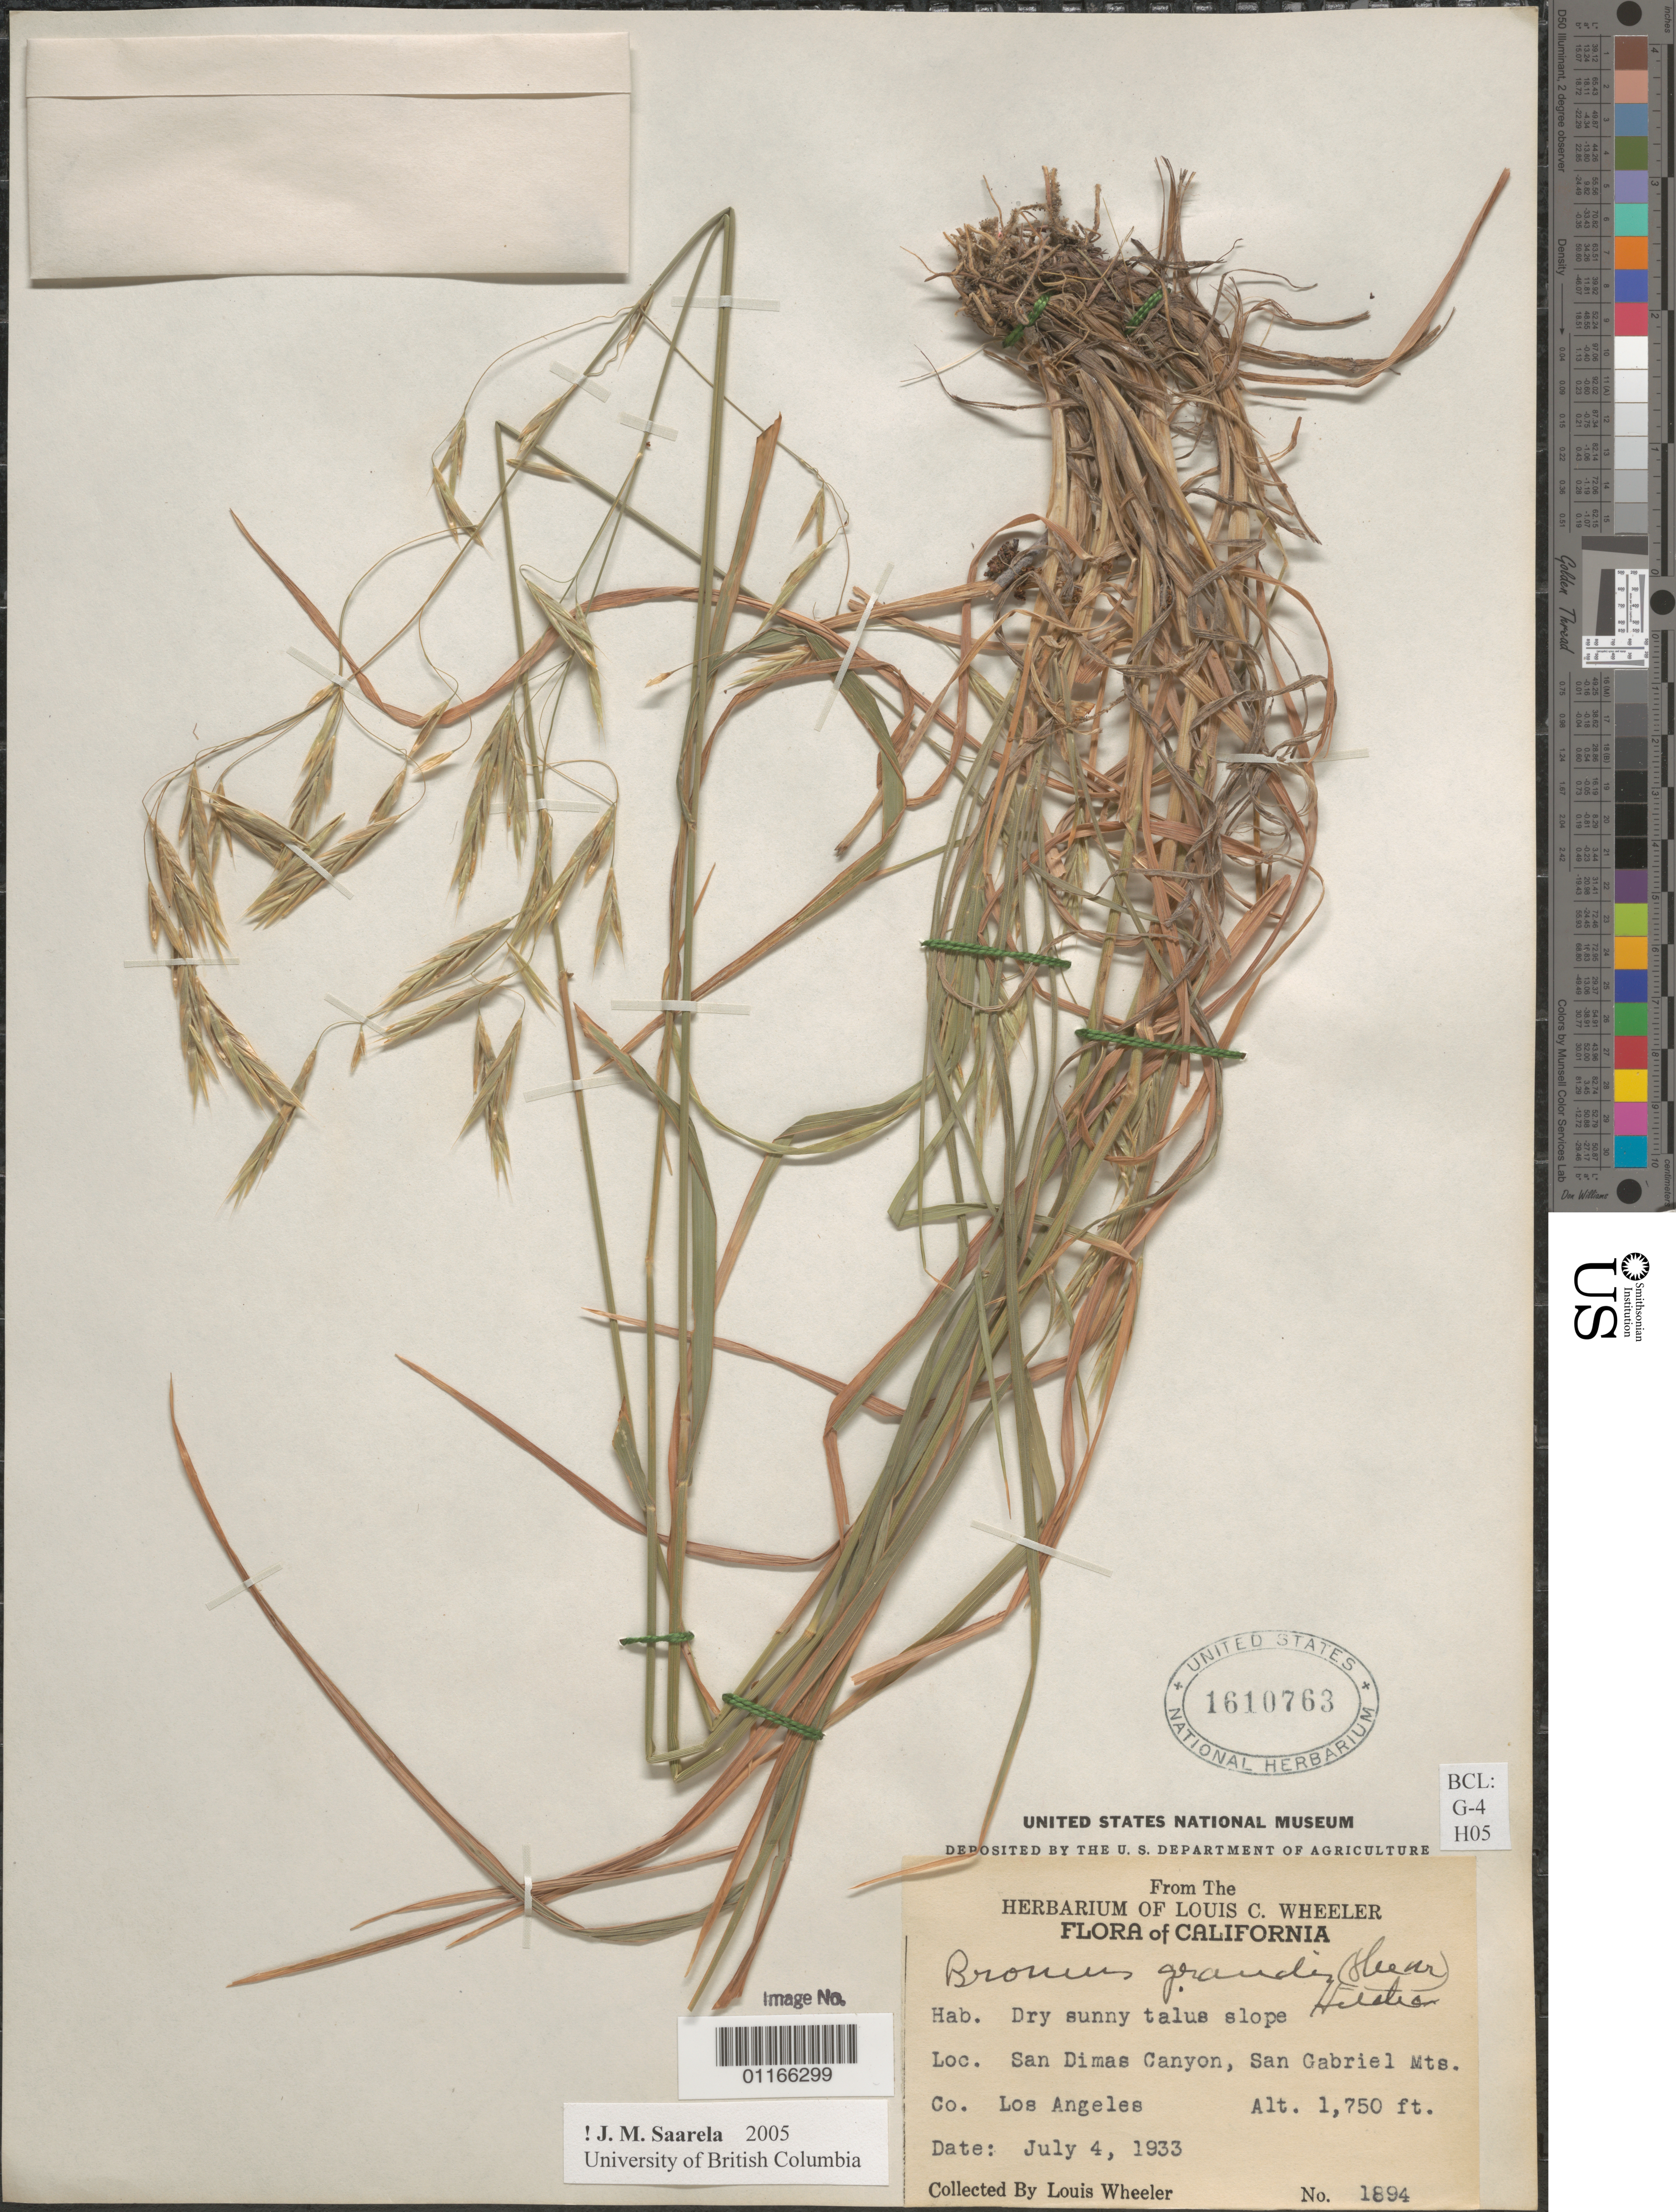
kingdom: Plantae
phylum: Tracheophyta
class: Liliopsida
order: Poales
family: Poaceae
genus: Bromus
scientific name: Bromus grandis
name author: (Shear) Hitchc.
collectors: L. C. Wheeler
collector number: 1894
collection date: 1933-07-04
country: United States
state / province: California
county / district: Los Angeles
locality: San Dimas Canyon, San Gabriel Mts.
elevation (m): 533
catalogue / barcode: US 1610763